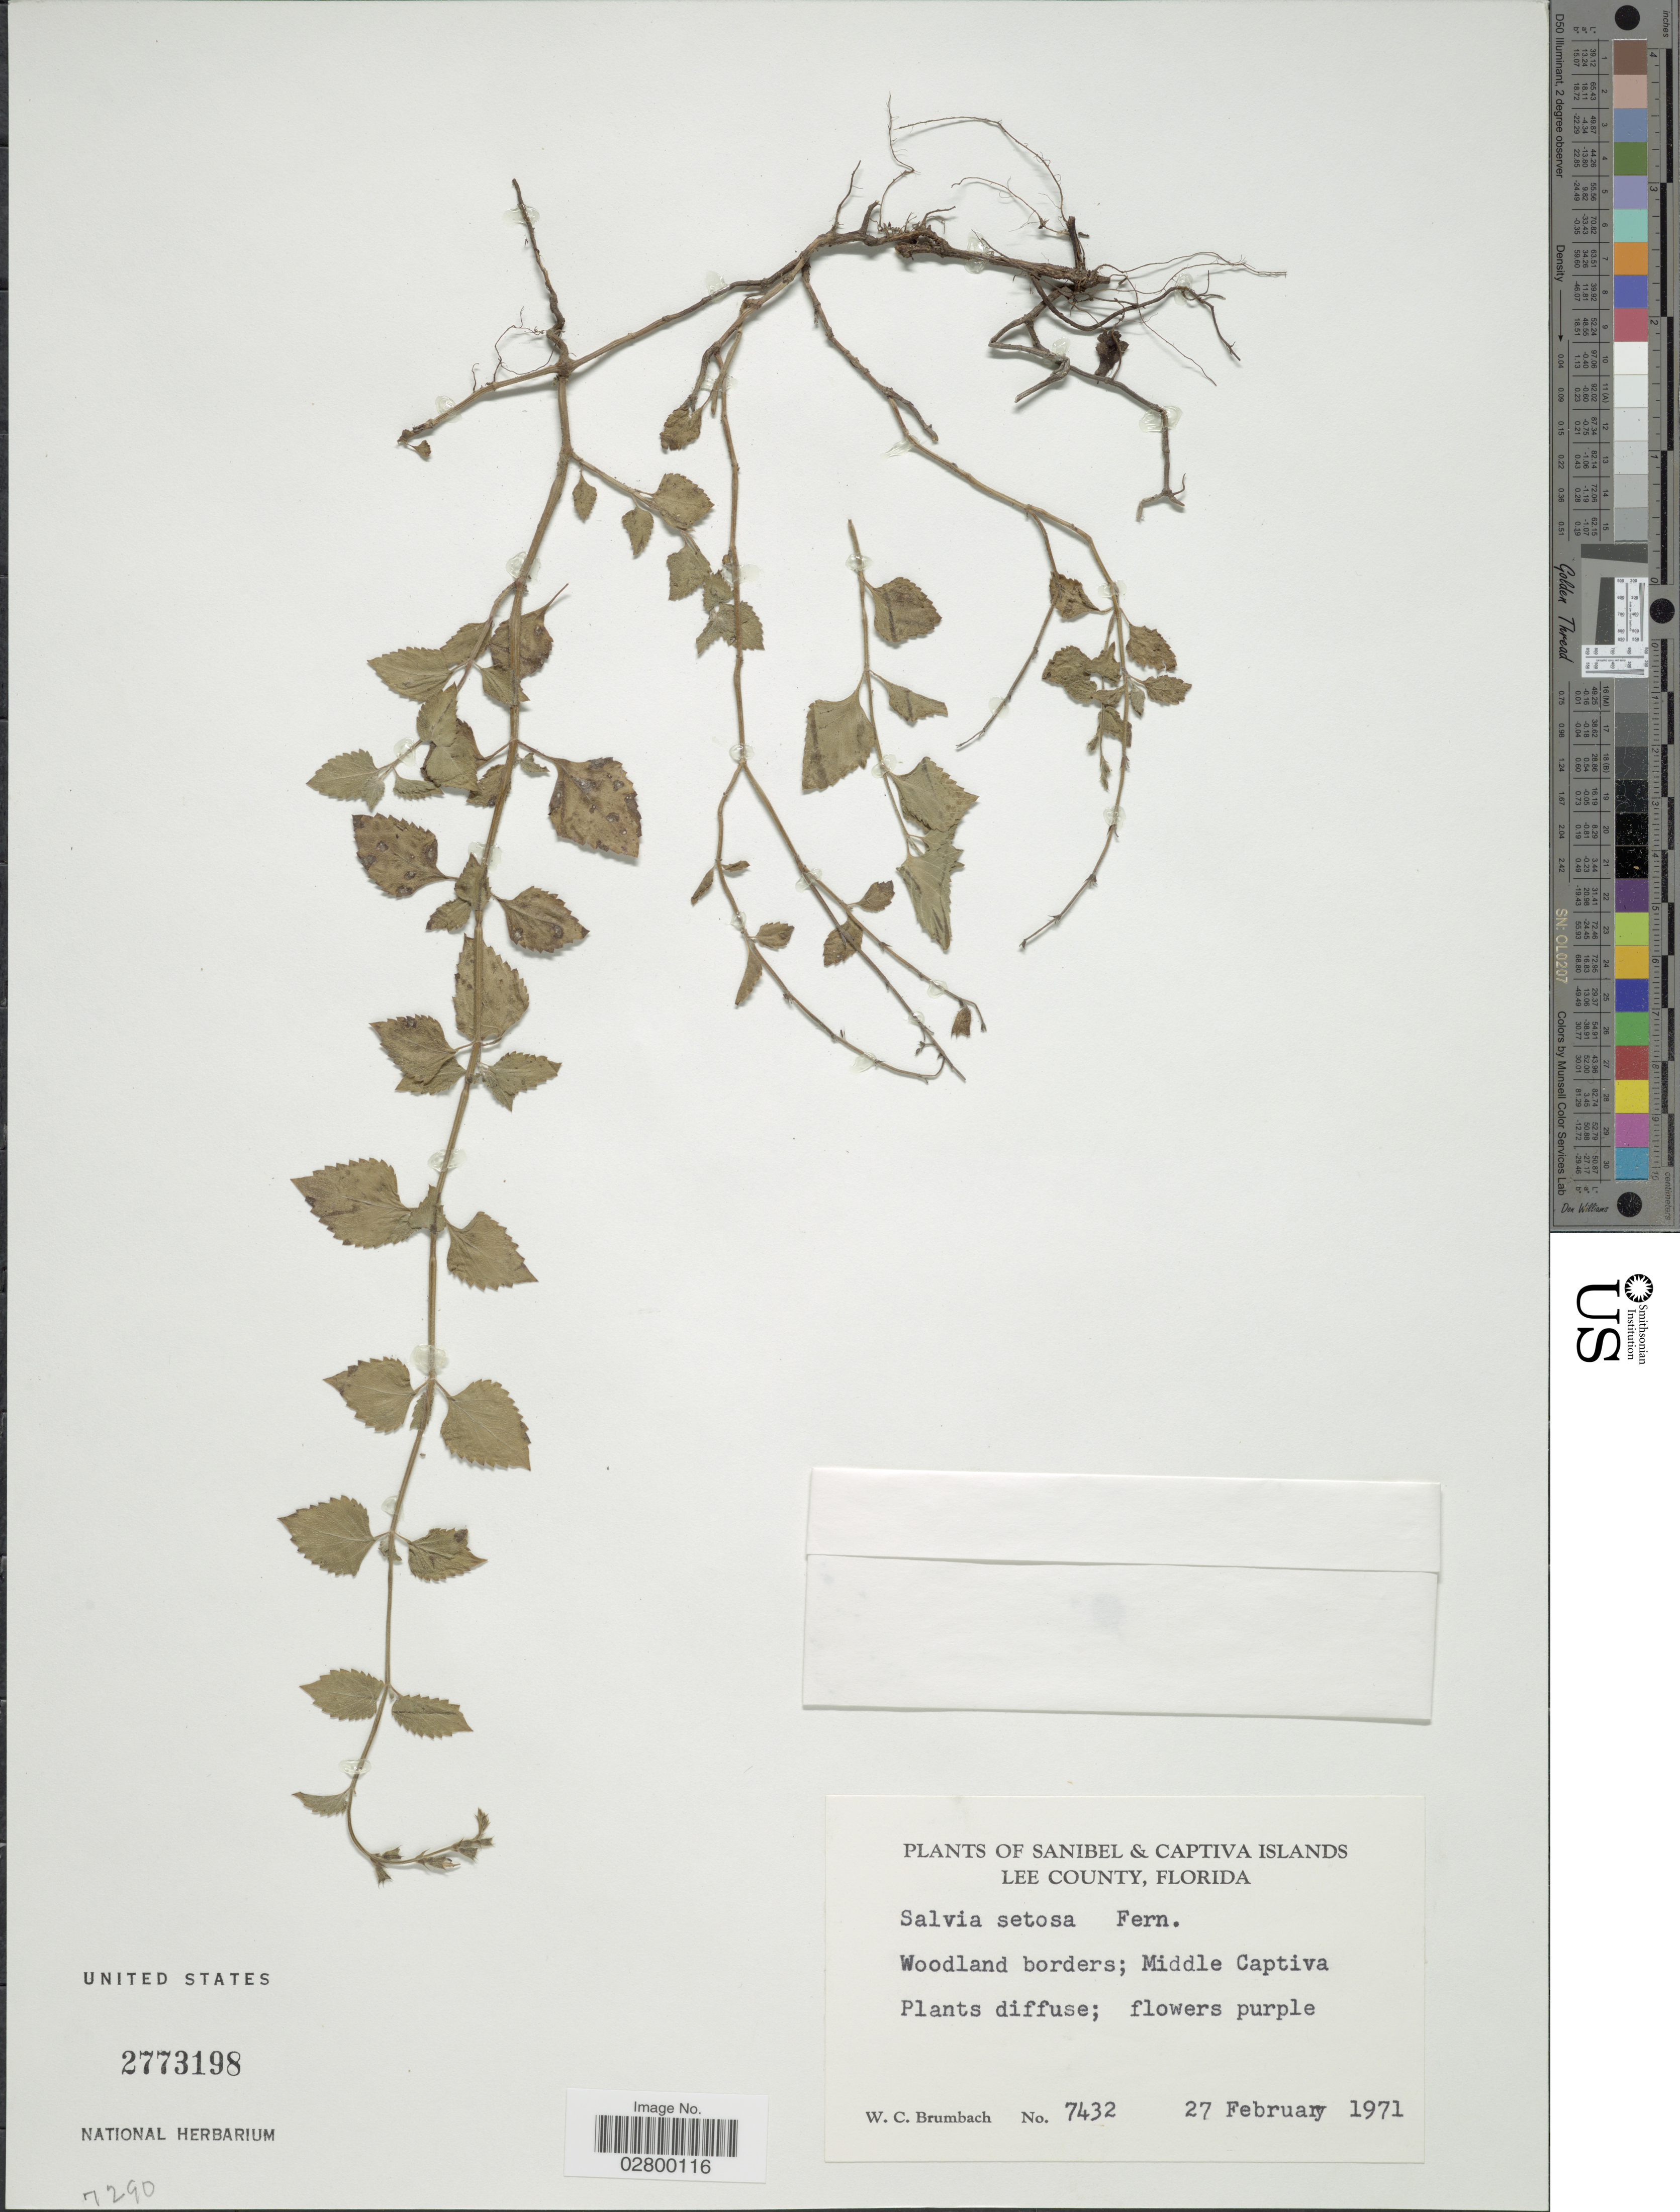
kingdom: Plantae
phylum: Tracheophyta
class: Magnoliopsida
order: Lamiales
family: Lamiaceae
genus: Salvia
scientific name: Salvia setosa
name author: Fernald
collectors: W. C. Brumbach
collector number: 7432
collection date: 1971-02-27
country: United States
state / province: Florida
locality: Captiva Islands, Lee County, Woodland borders; Middle Captiva.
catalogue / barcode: US 2773198